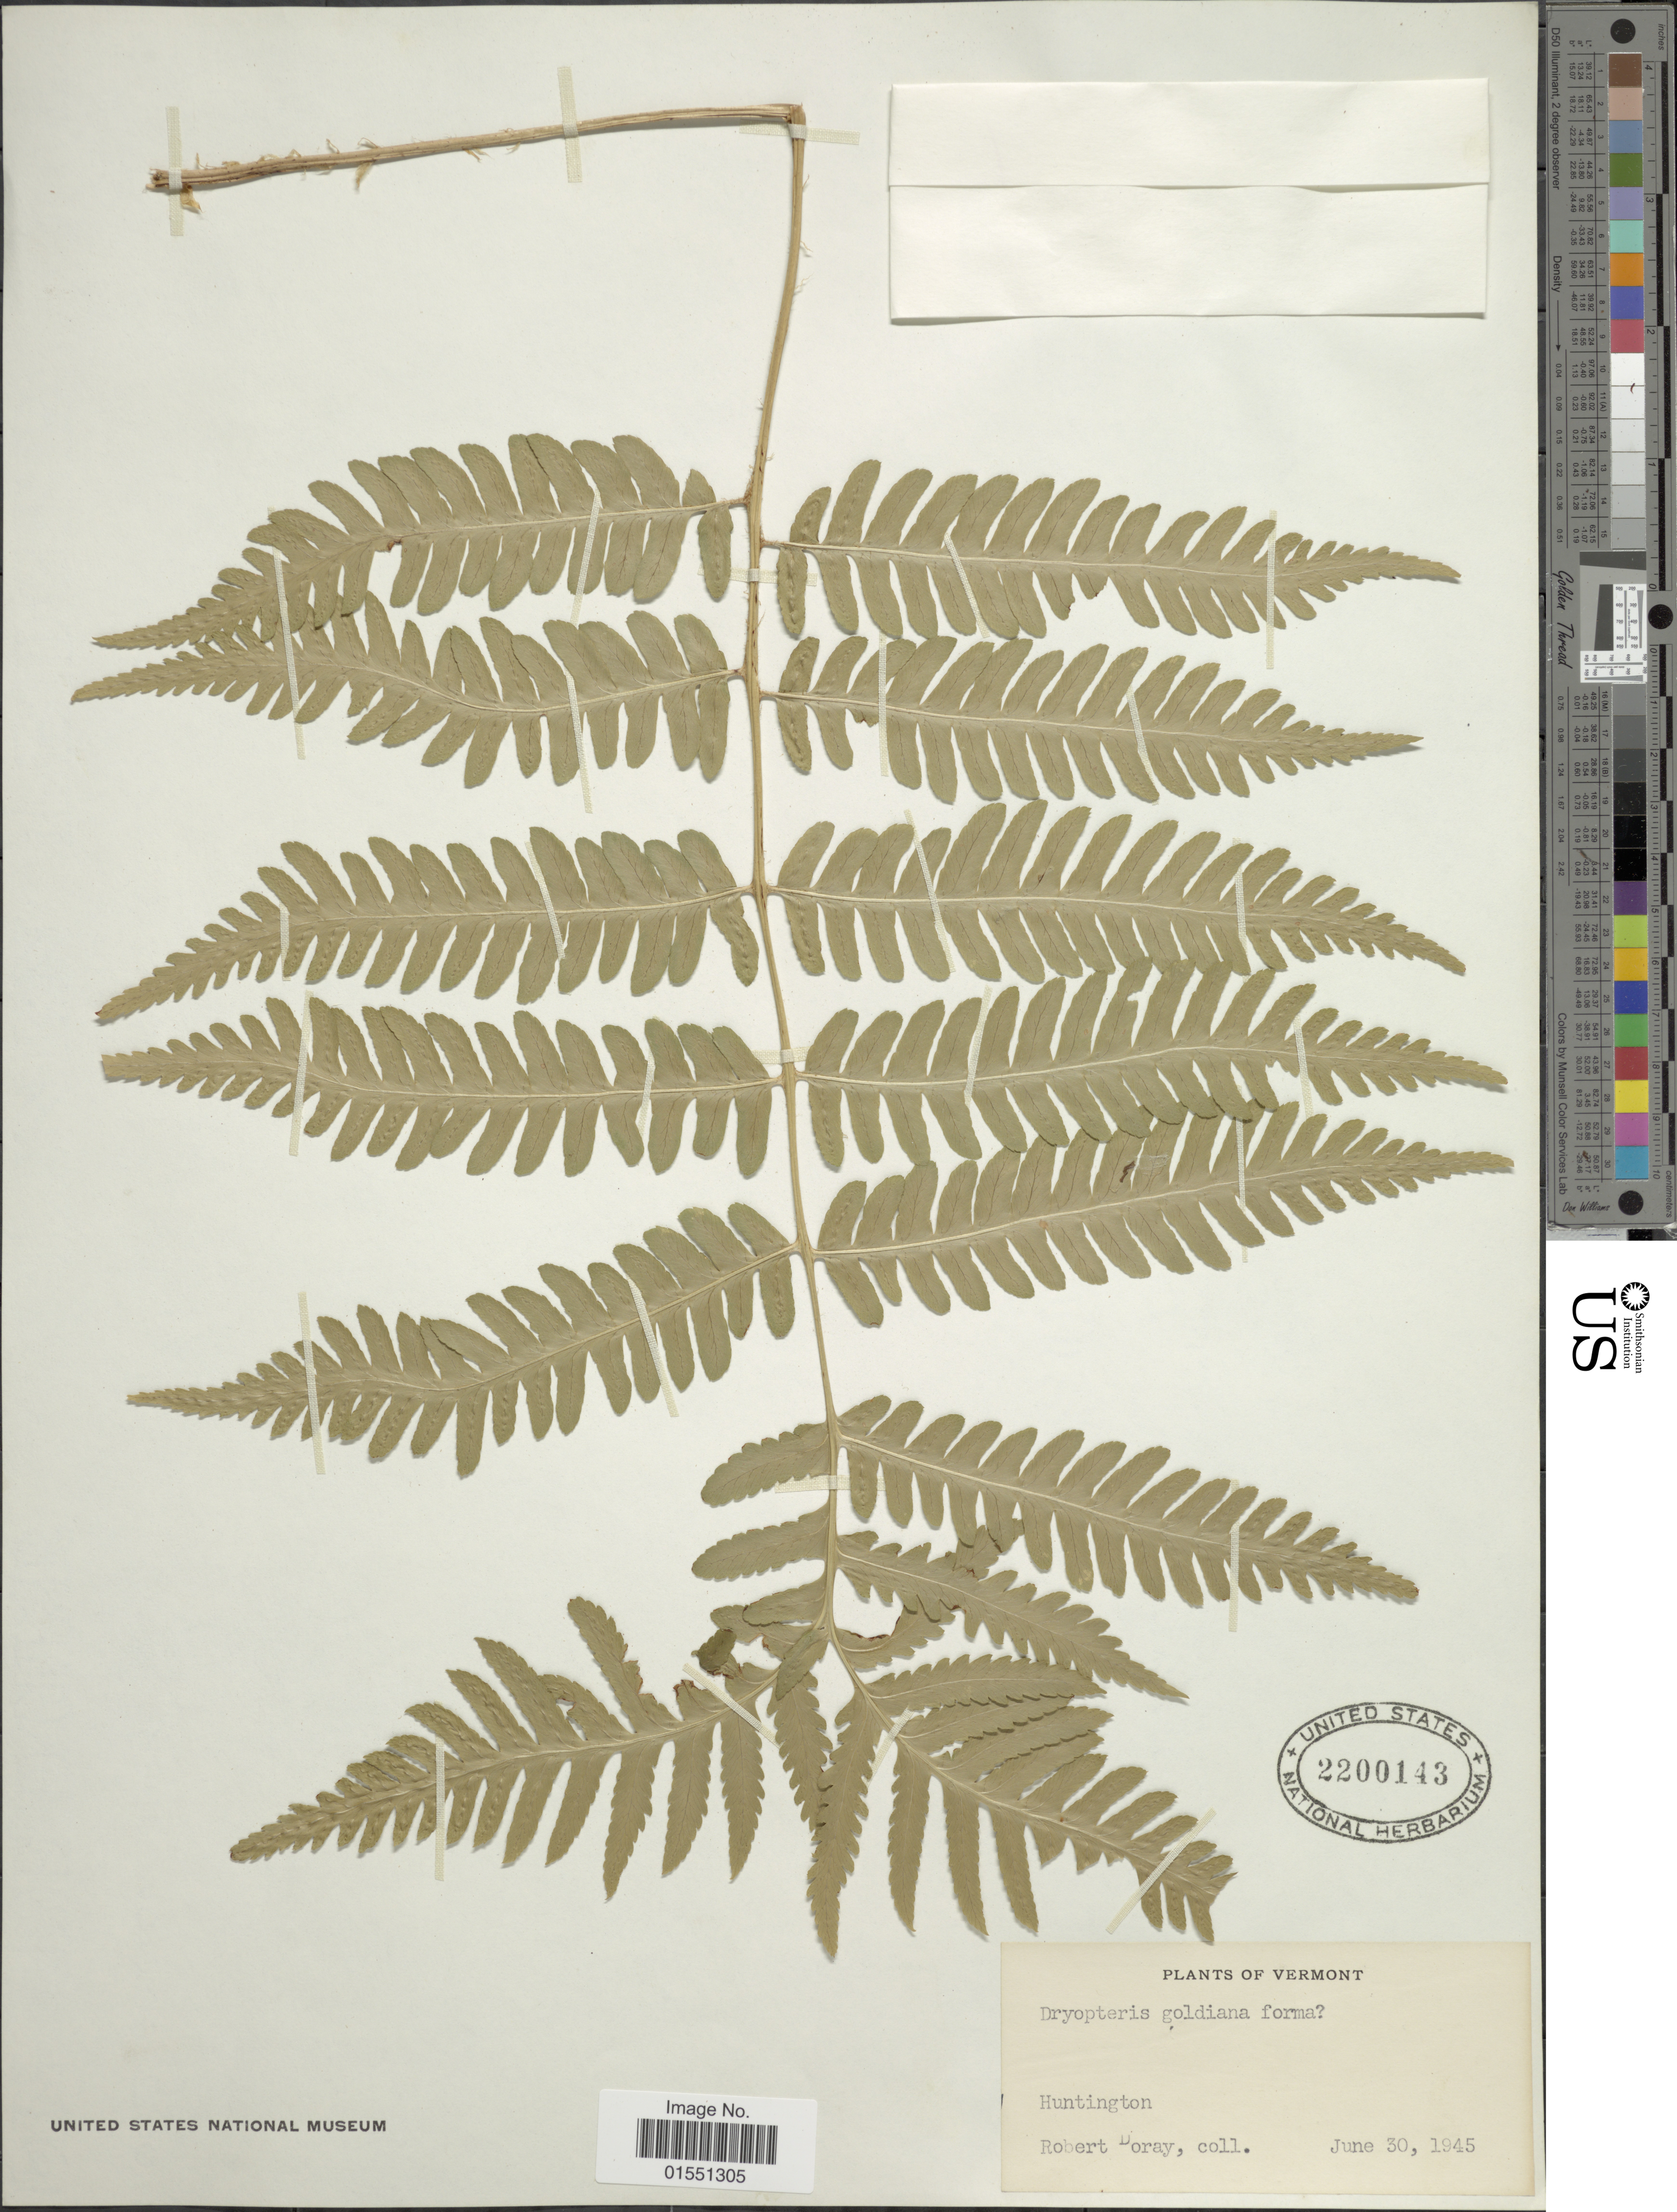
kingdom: Plantae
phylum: Tracheophyta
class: Polypodiopsida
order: Polypodiales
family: Dryopteridaceae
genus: Dryopteris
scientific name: Dryopteris goldiana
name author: (Hook. ex Goldie) A. Gray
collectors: R. Doray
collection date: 1945-06-30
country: United States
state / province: Vermont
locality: Huntington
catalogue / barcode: US 2200143